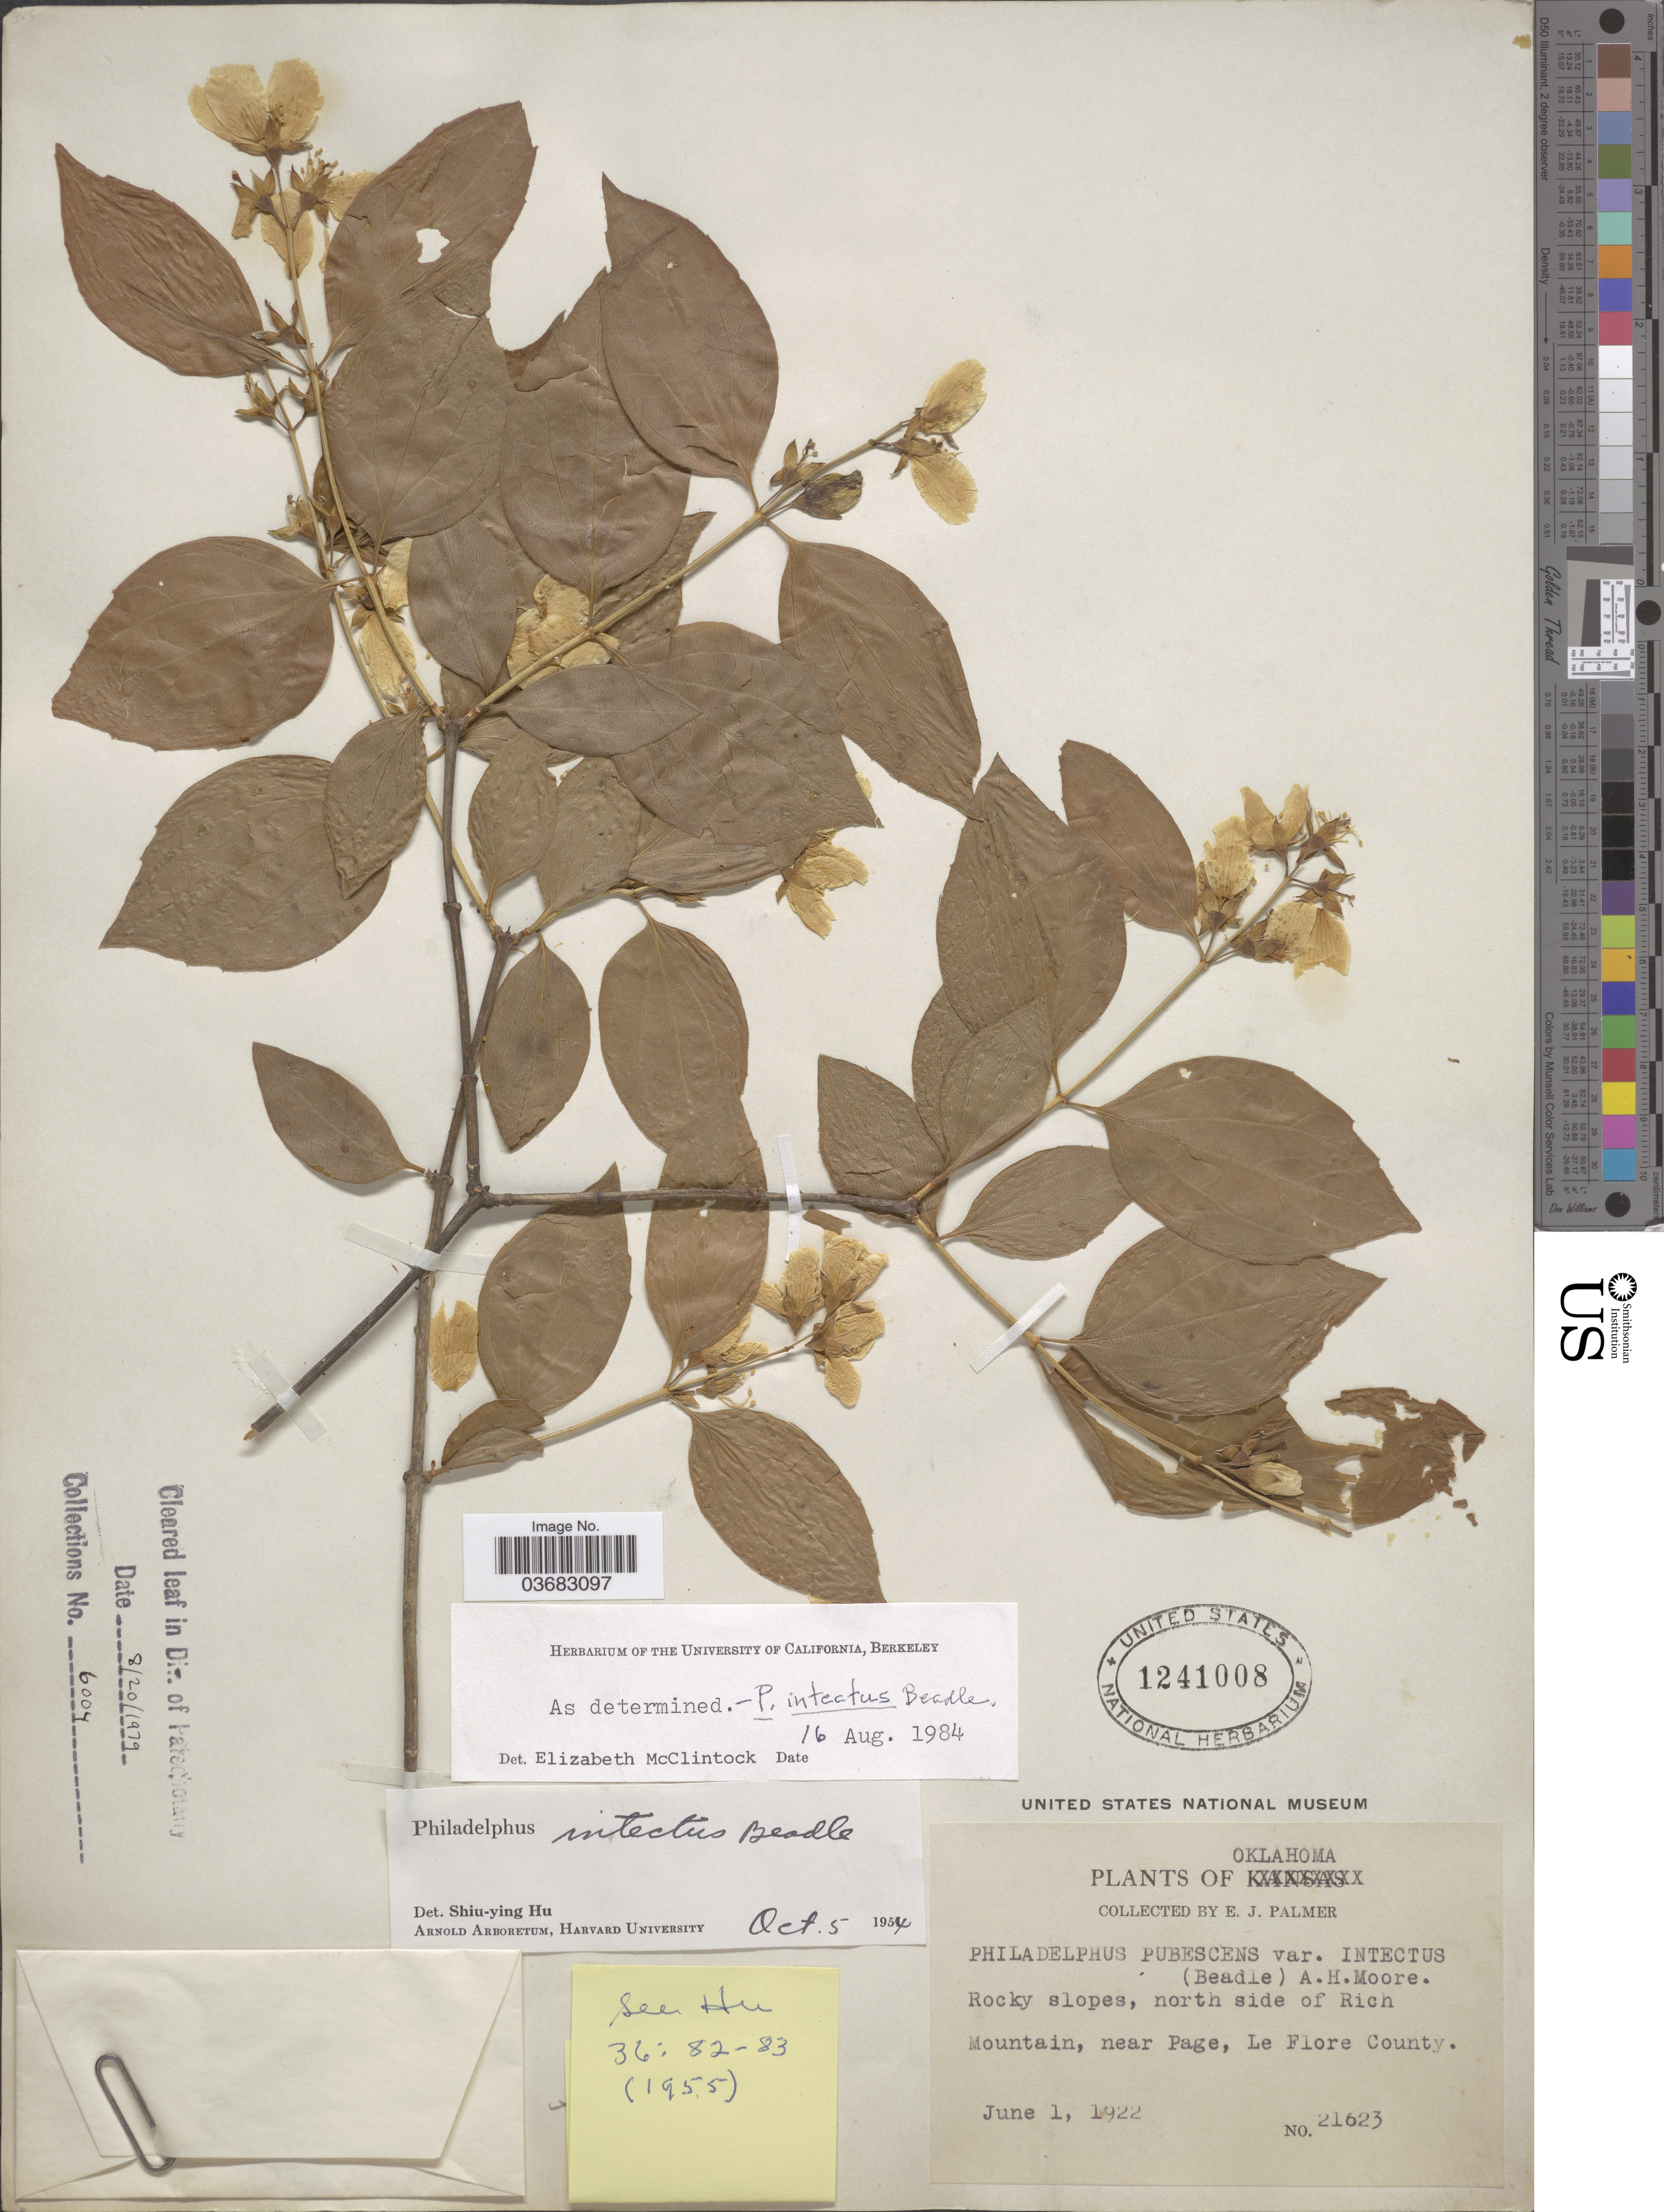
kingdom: Plantae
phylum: Tracheophyta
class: Magnoliopsida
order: Cornales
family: Hydrangeaceae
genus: Philadelphus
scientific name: Philadelphus intectus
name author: Beadle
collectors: E. J. Palmer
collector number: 21623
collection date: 1922-06-01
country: United States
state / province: Oklahoma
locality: Rocky slopes, north side of Rich Mountain, near Page, Le Flore County.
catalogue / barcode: US 1241008